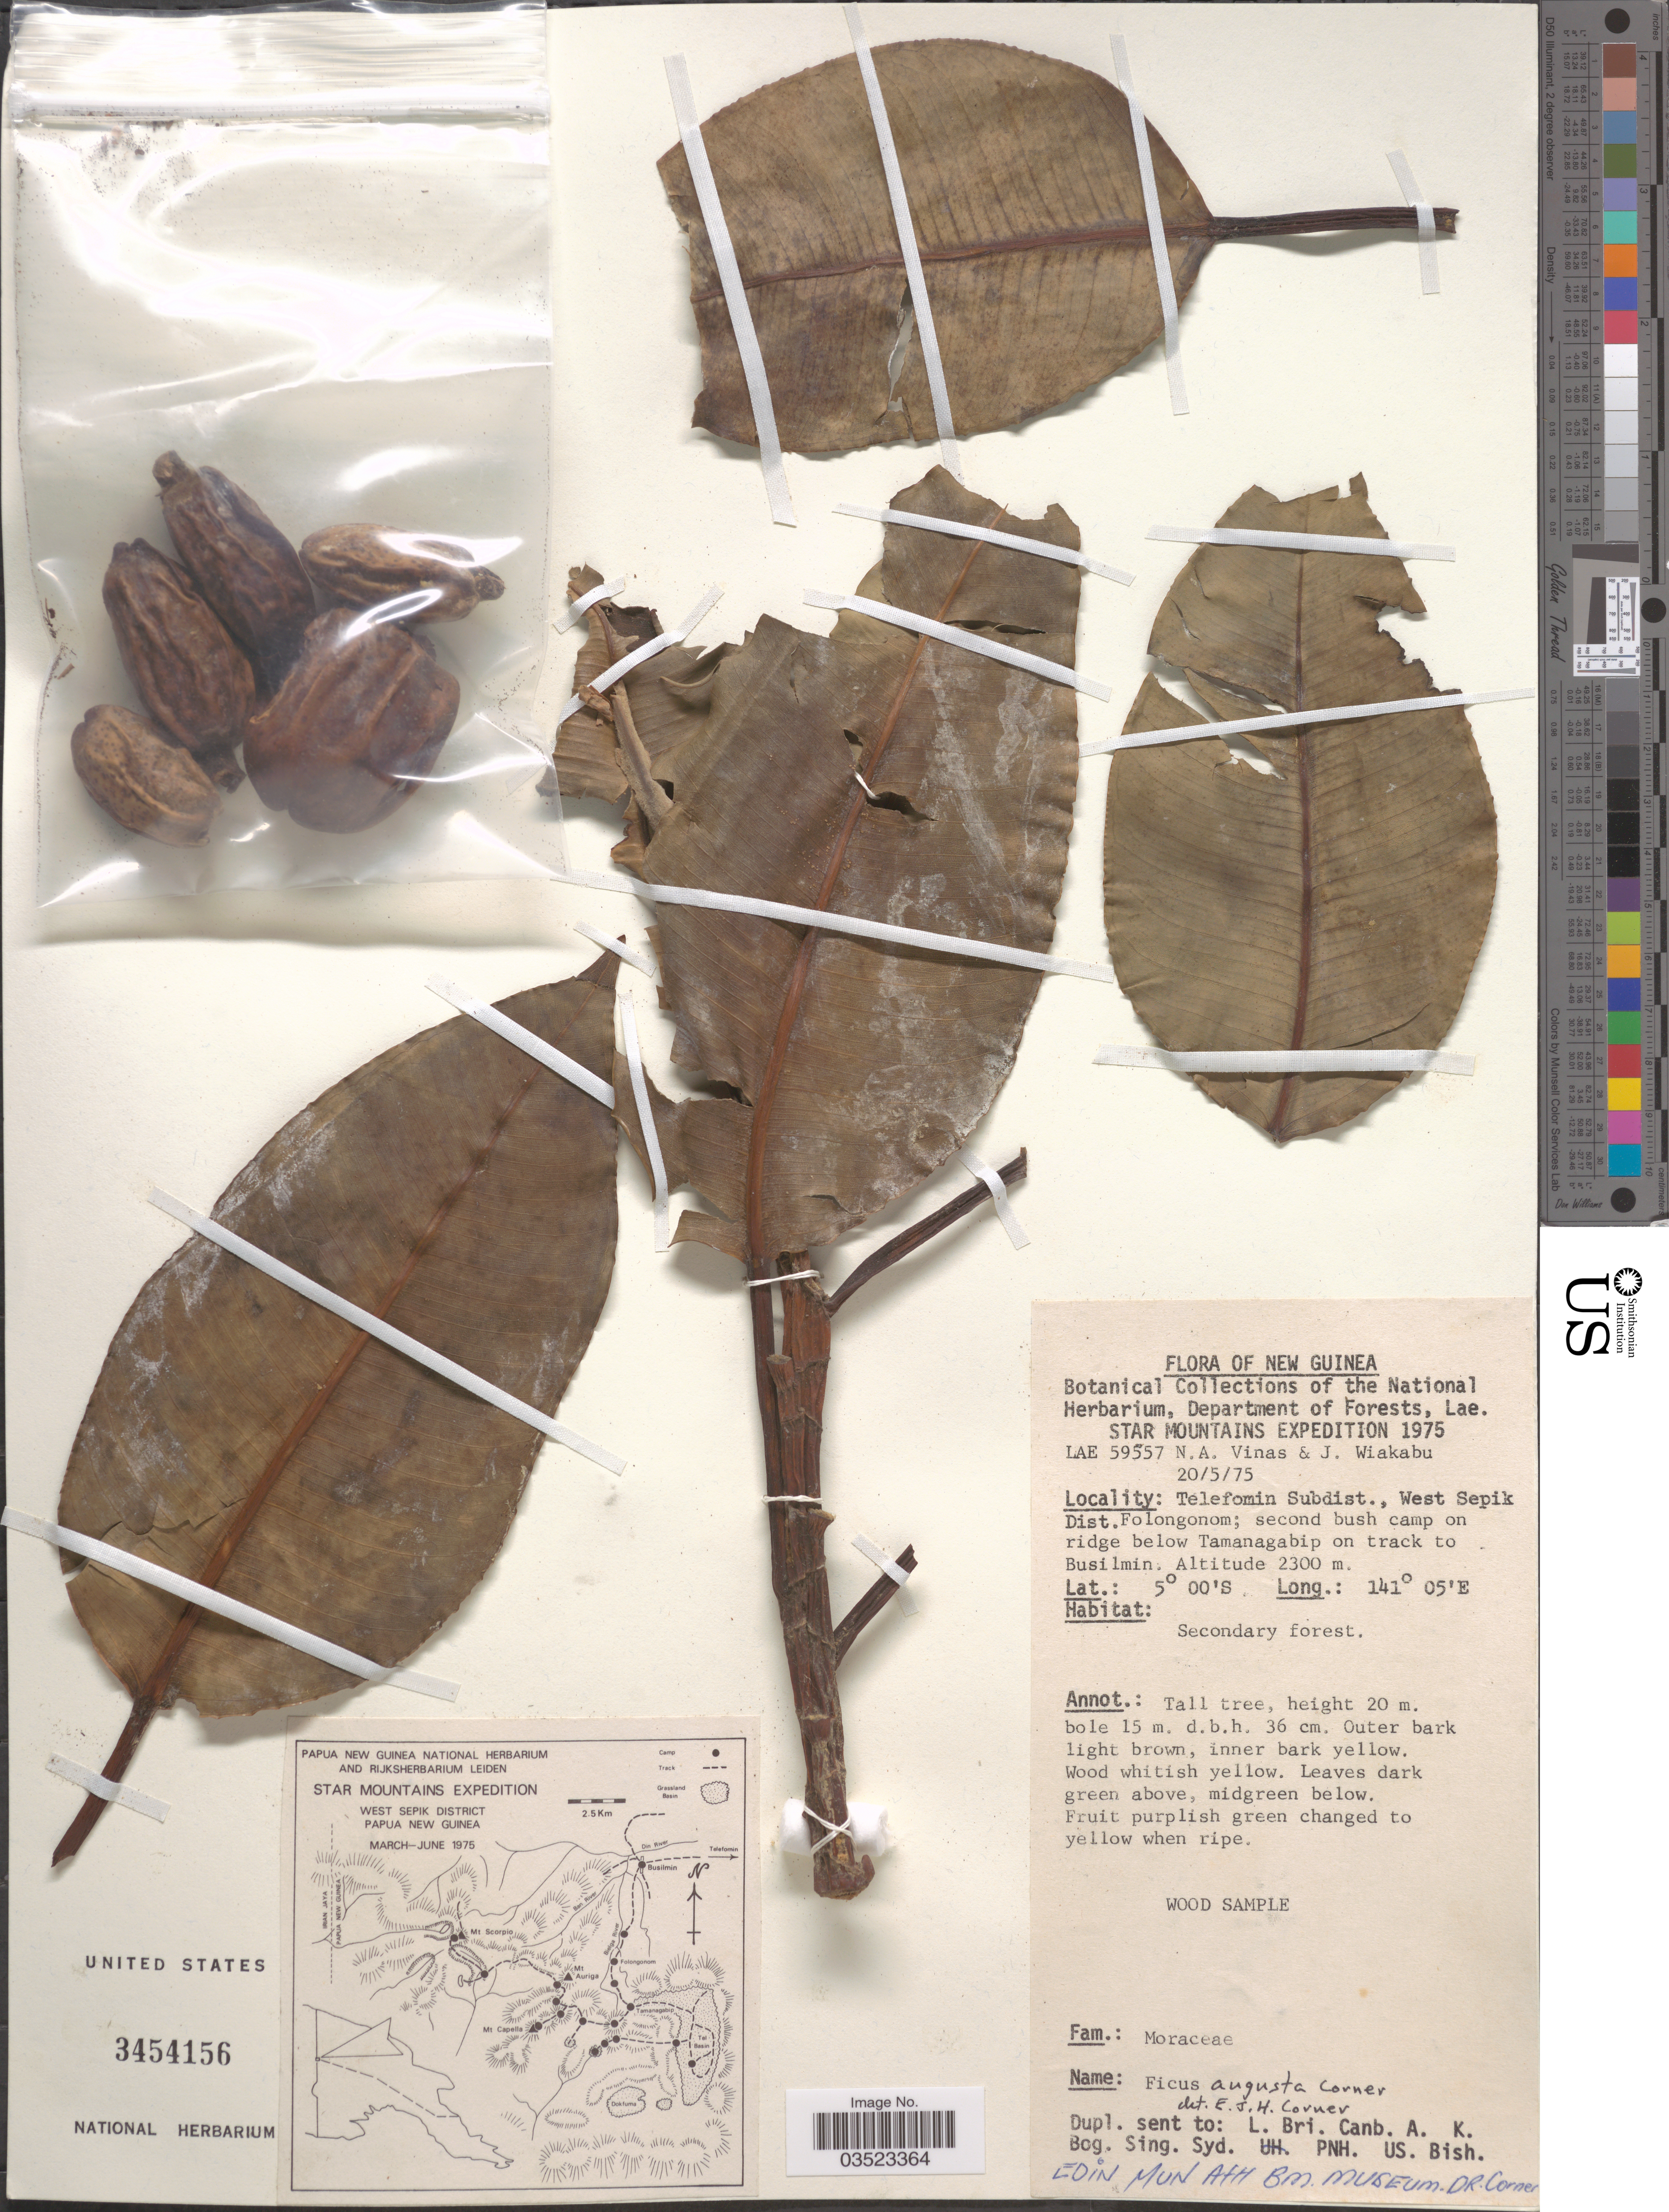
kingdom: Plantae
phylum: Tracheophyta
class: Magnoliopsida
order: Rosales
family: Moraceae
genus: Ficus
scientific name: Ficus augusta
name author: Corner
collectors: N. Vinas & J. Wiakabu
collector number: LAE59557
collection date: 1975-05-20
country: Papua New Guinea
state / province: Sandaun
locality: New Guinea. Telefomin Subdist., West Sepik Dist. Folongonom; second bush camp on ridge below Tamanagabip on track to Busilmin.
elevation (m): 2300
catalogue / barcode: US 3454156